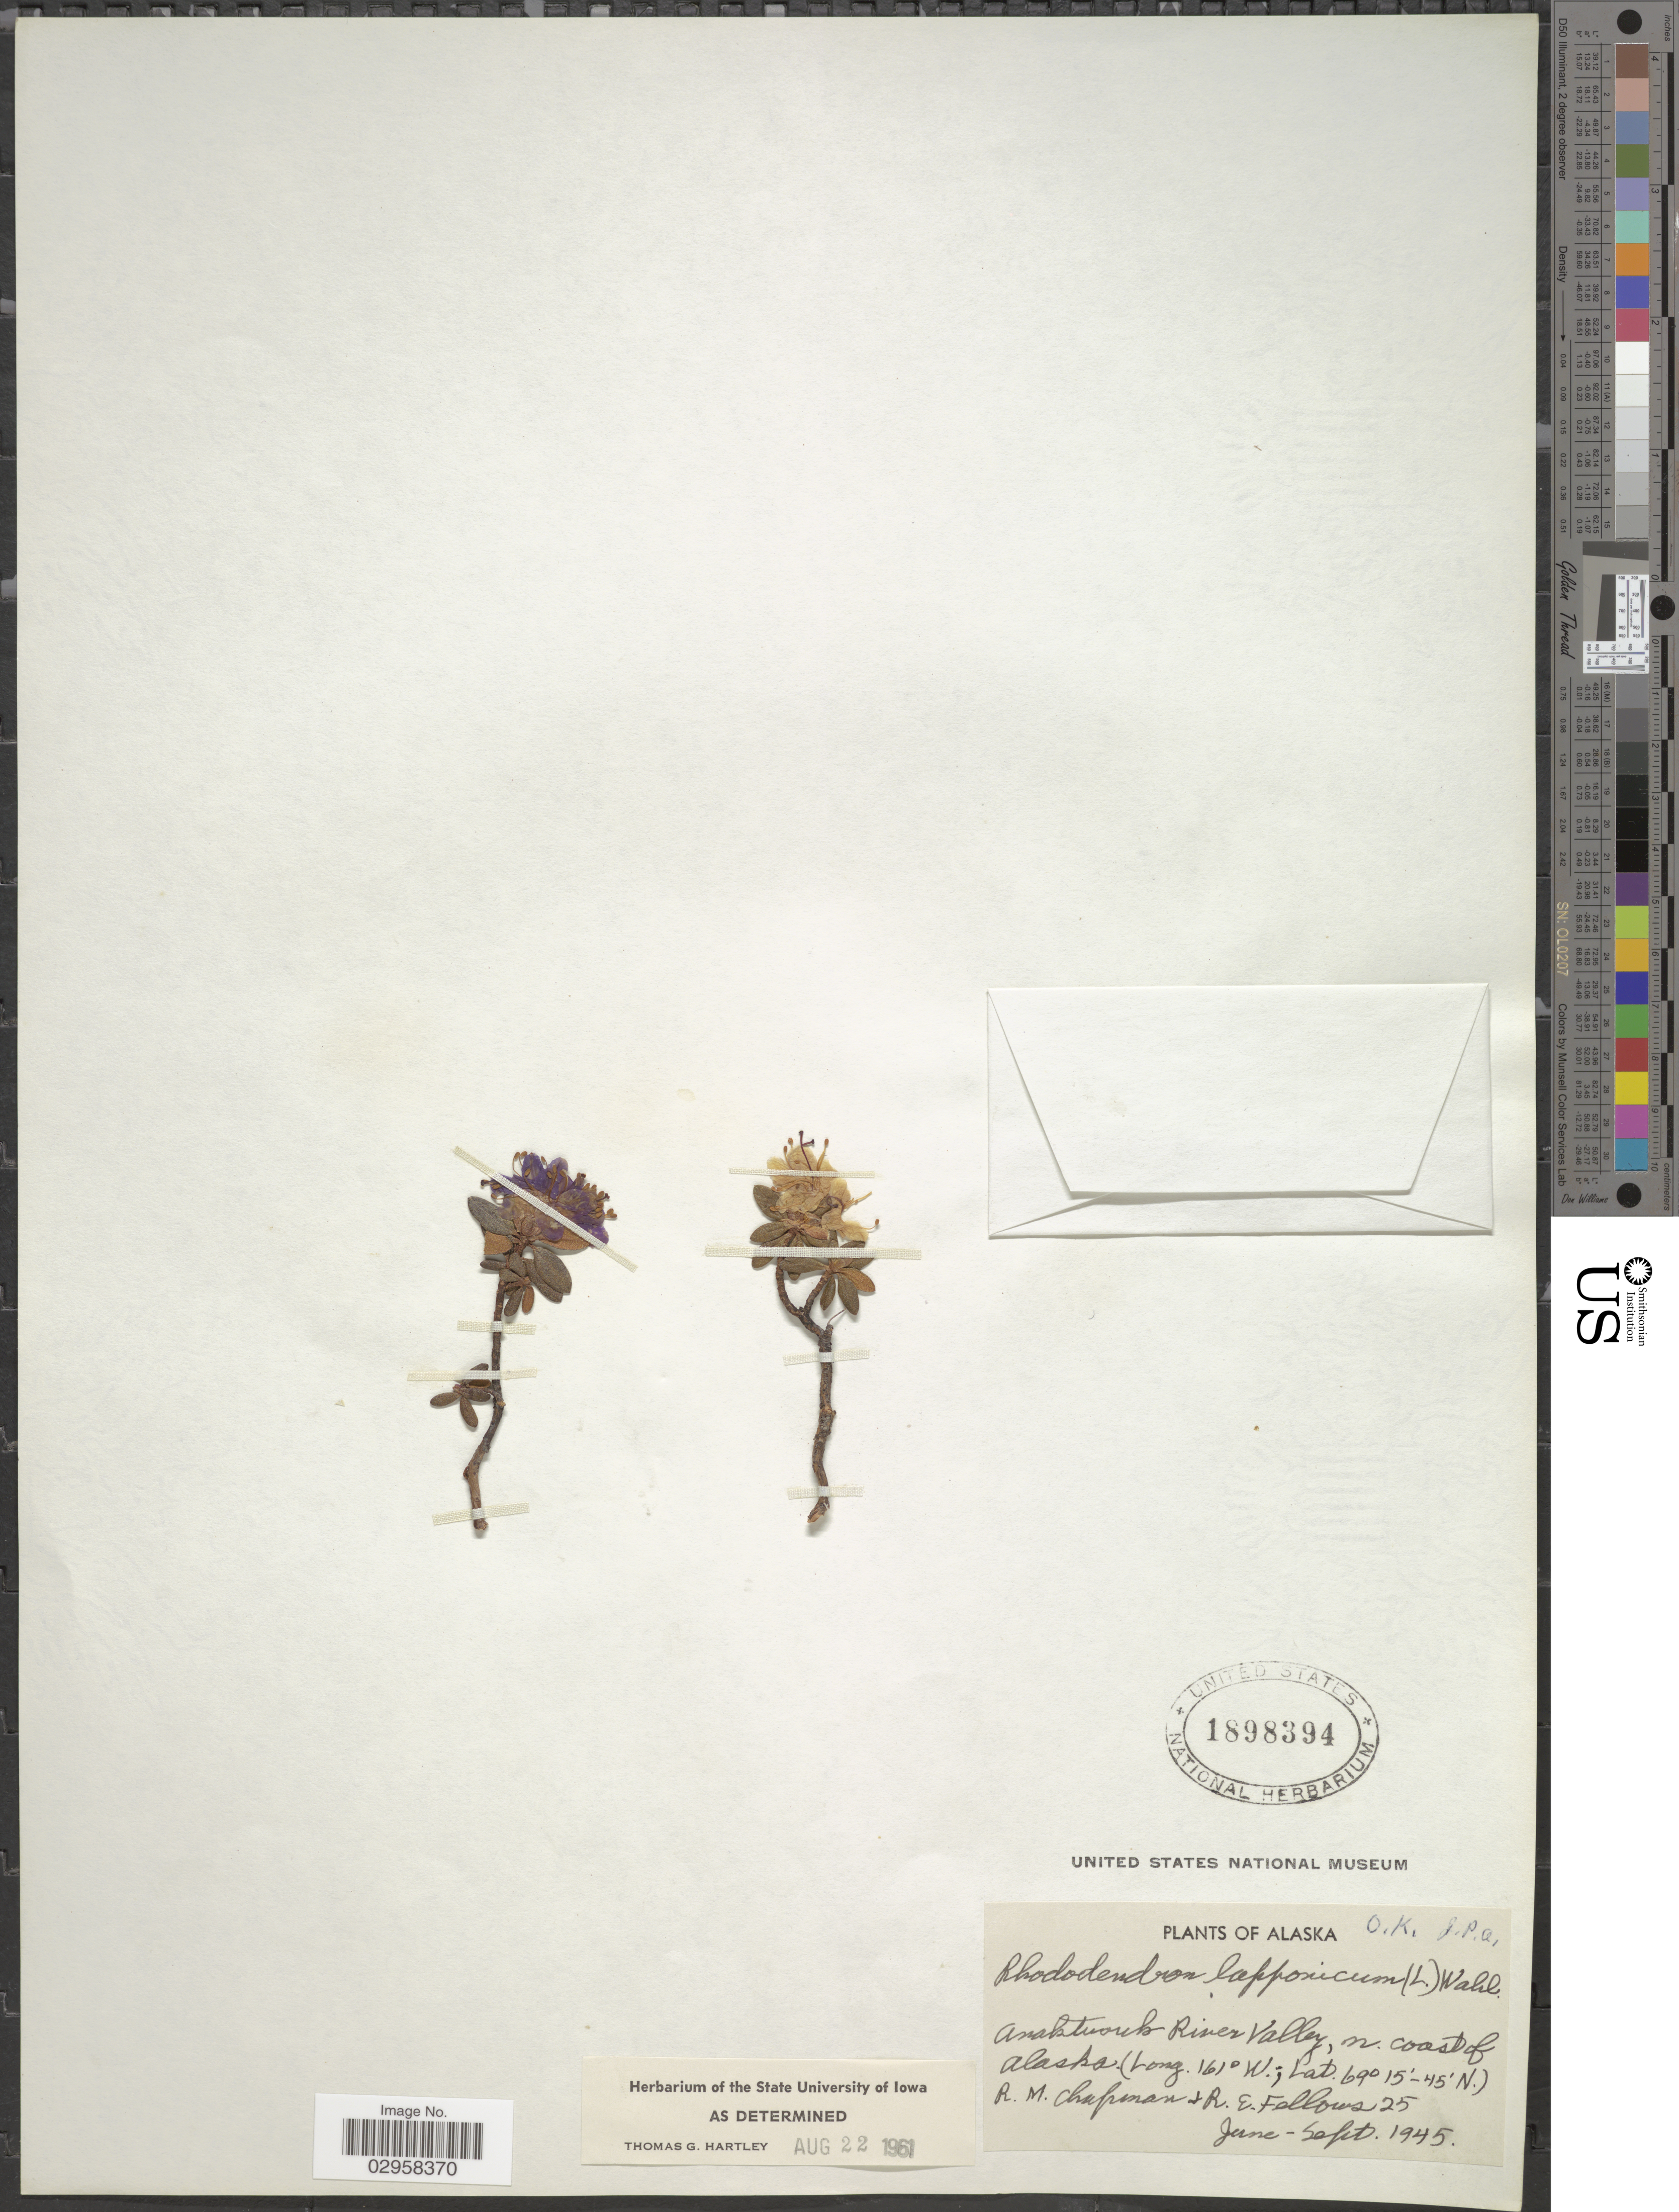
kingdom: Plantae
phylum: Tracheophyta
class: Magnoliopsida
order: Ericales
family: Ericaceae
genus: Rhododendron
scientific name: Rhododendron lapponicum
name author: (L.) Wahlenb.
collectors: R. M. Chapman & R. Fellows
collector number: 25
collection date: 1945-06/1945-09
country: United States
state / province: Alaska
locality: Anaktuvuk River Valley, n. coast of Alaska.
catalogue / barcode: US 1898394